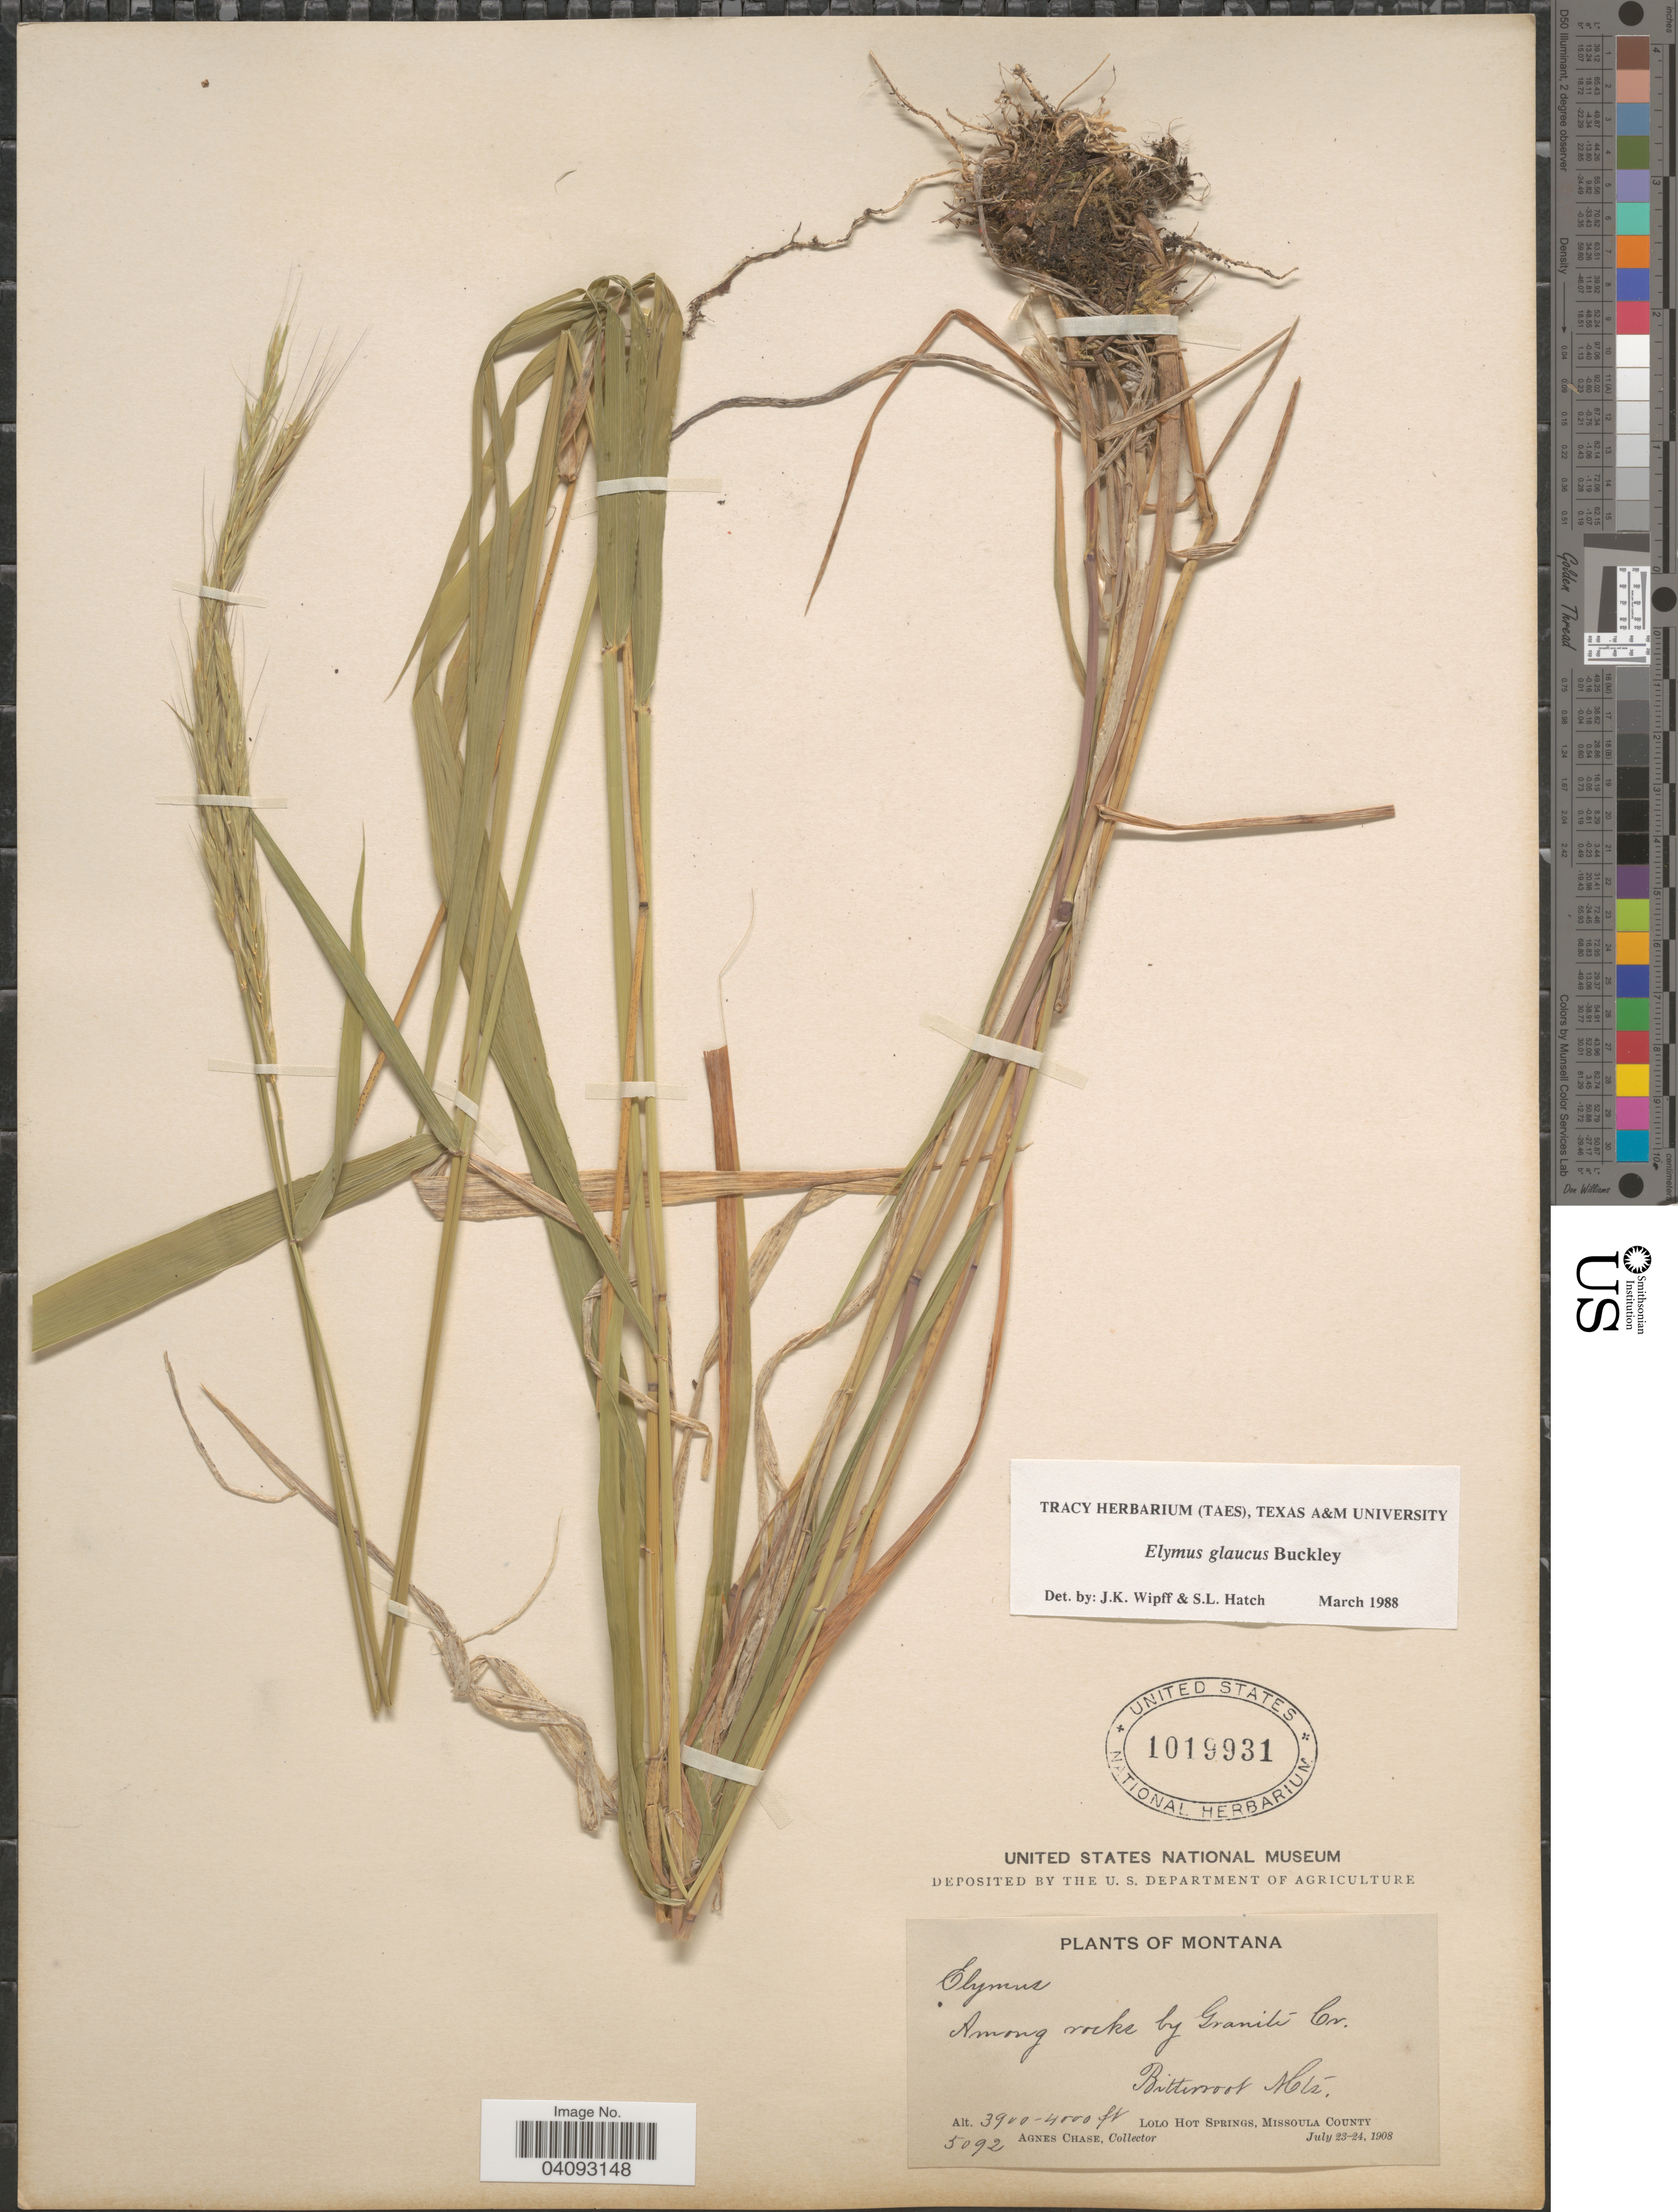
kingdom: Plantae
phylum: Tracheophyta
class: Liliopsida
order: Poales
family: Poaceae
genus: Elymus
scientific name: Elymus glaucus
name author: Buckley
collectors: A. Chase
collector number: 5092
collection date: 1908-07-23/1908-07-24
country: United States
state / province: Montana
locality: Among rocks by Granite Cr. Bitterroot Mts. Lolo Hot Springs, Missoula County.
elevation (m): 1189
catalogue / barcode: US 1019931